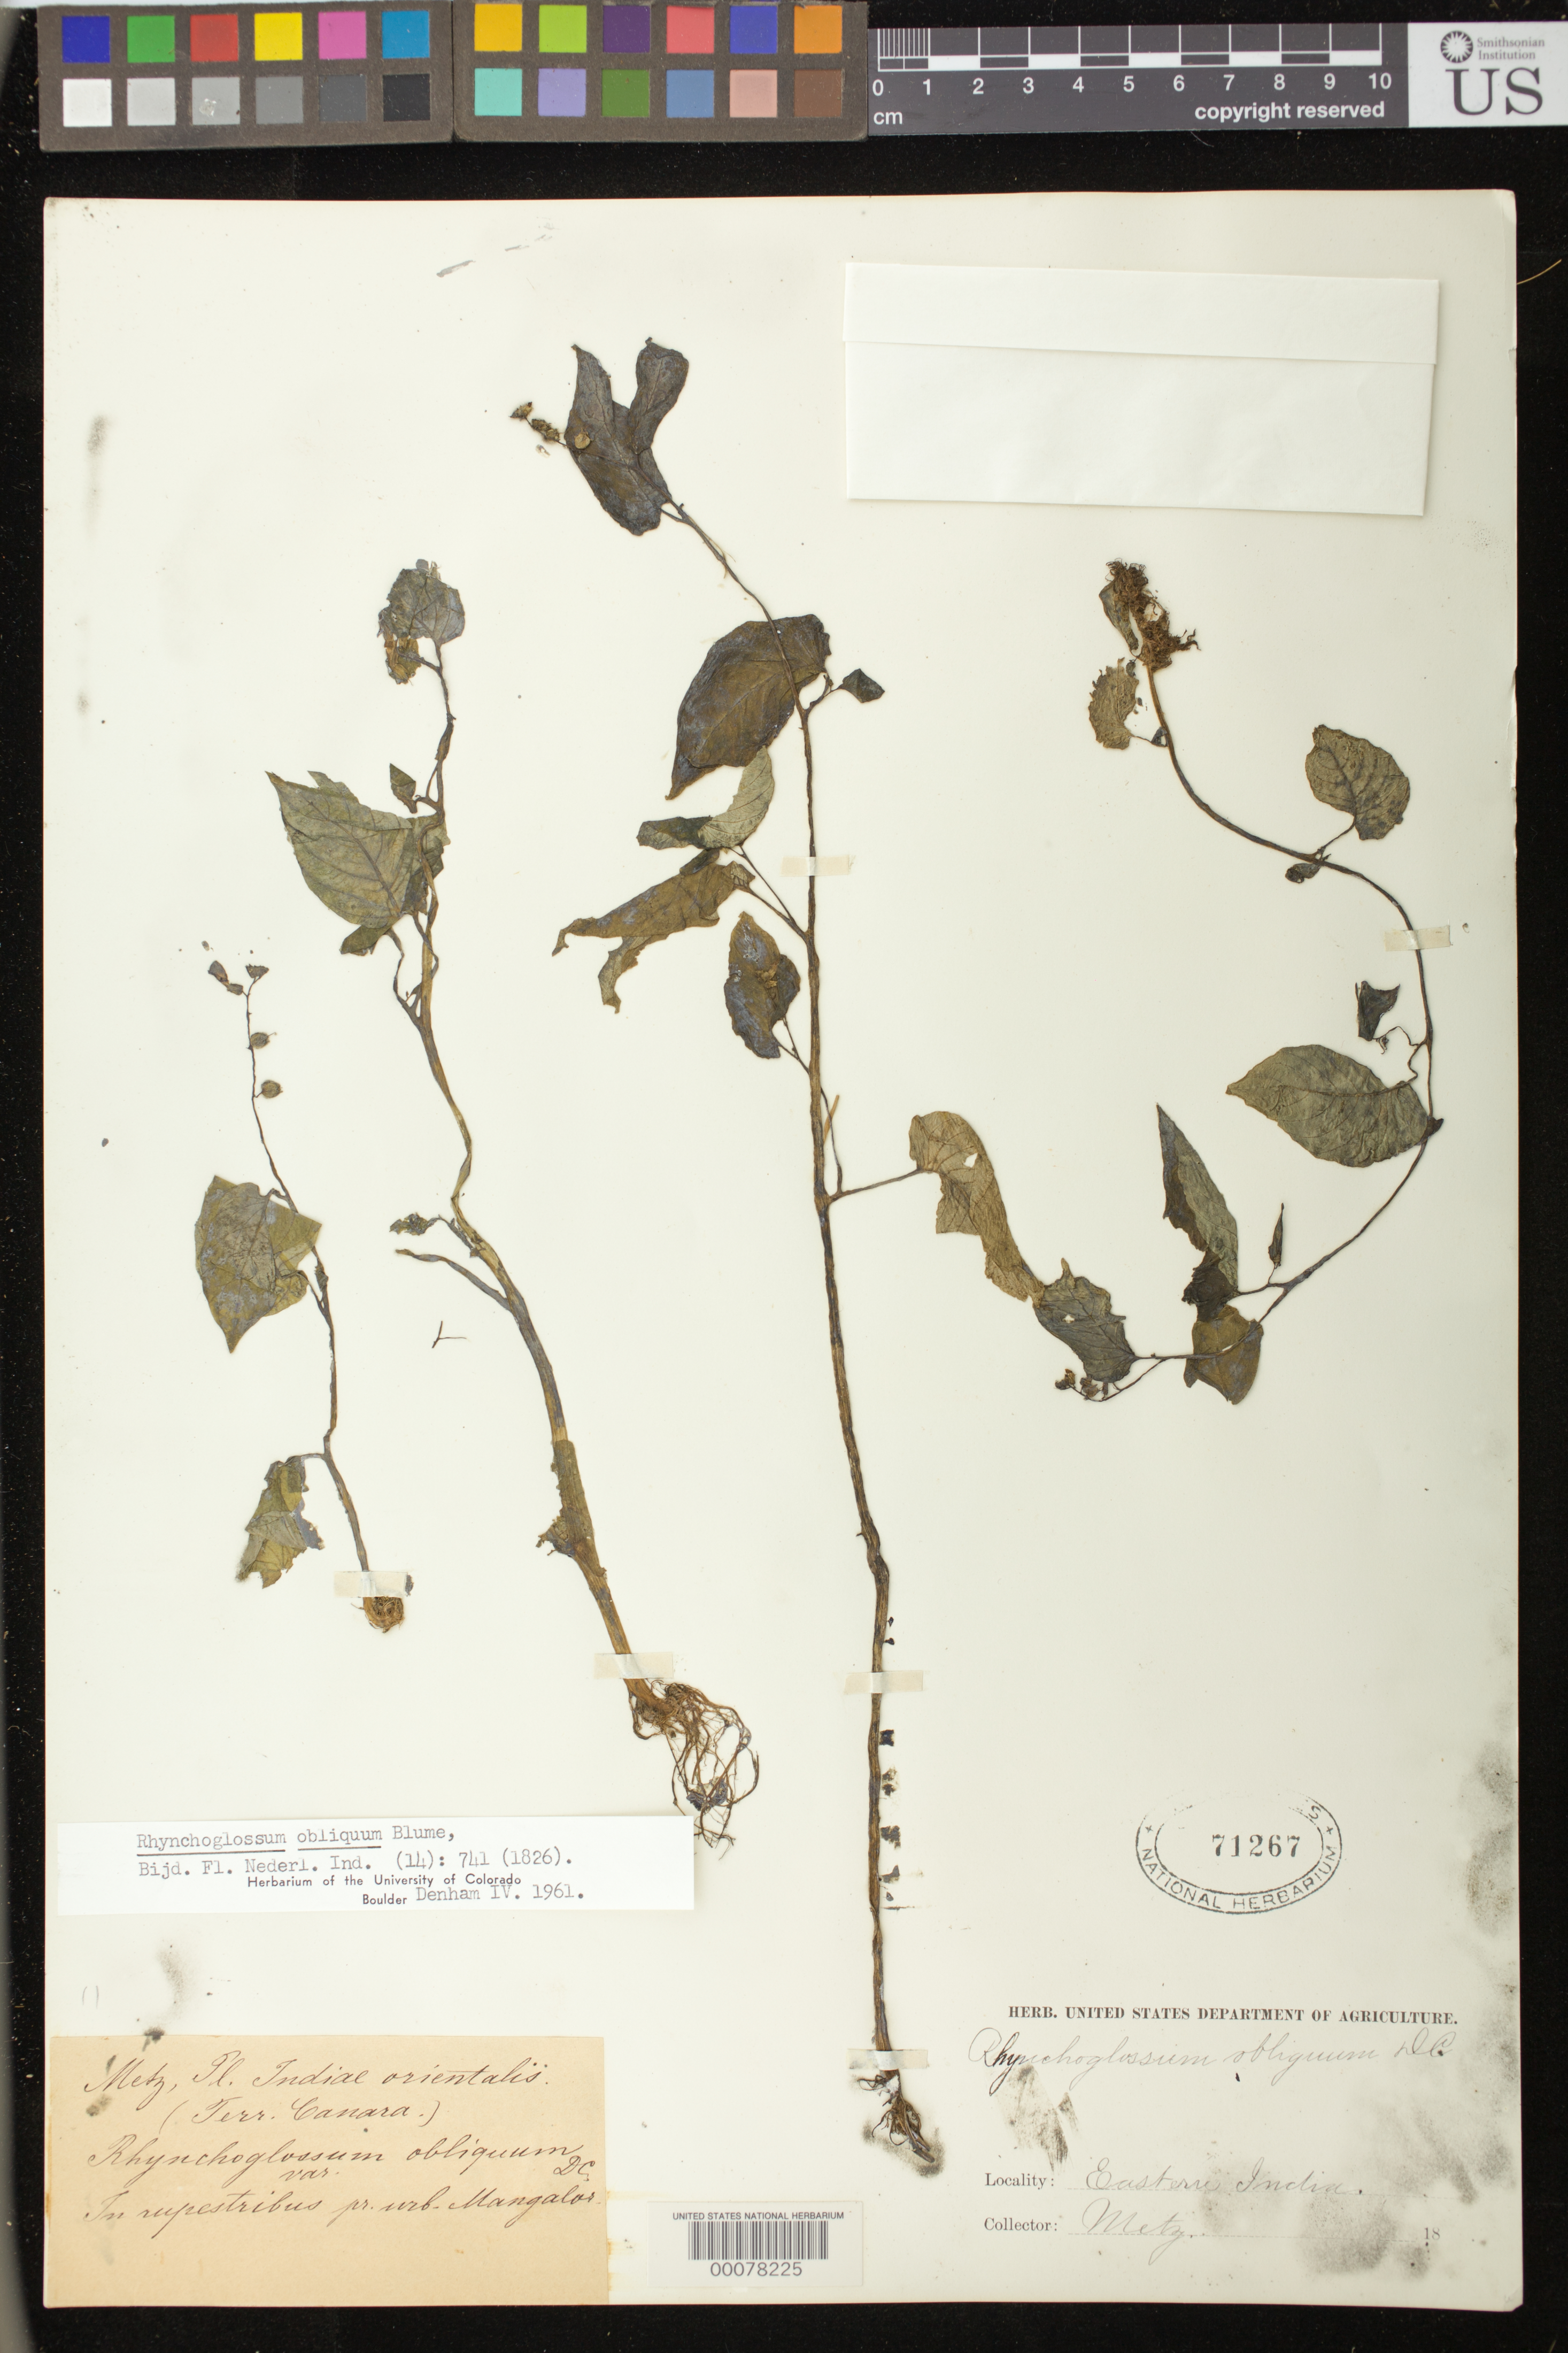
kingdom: Plantae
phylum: Tracheophyta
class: Magnoliopsida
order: Lamiales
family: Gesneriaceae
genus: Rhynchoglossum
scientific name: Rhynchoglossum obliquum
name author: Blume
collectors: -. Metz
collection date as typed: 18--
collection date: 1800/1899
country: India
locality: Eastern india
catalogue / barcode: US 71267